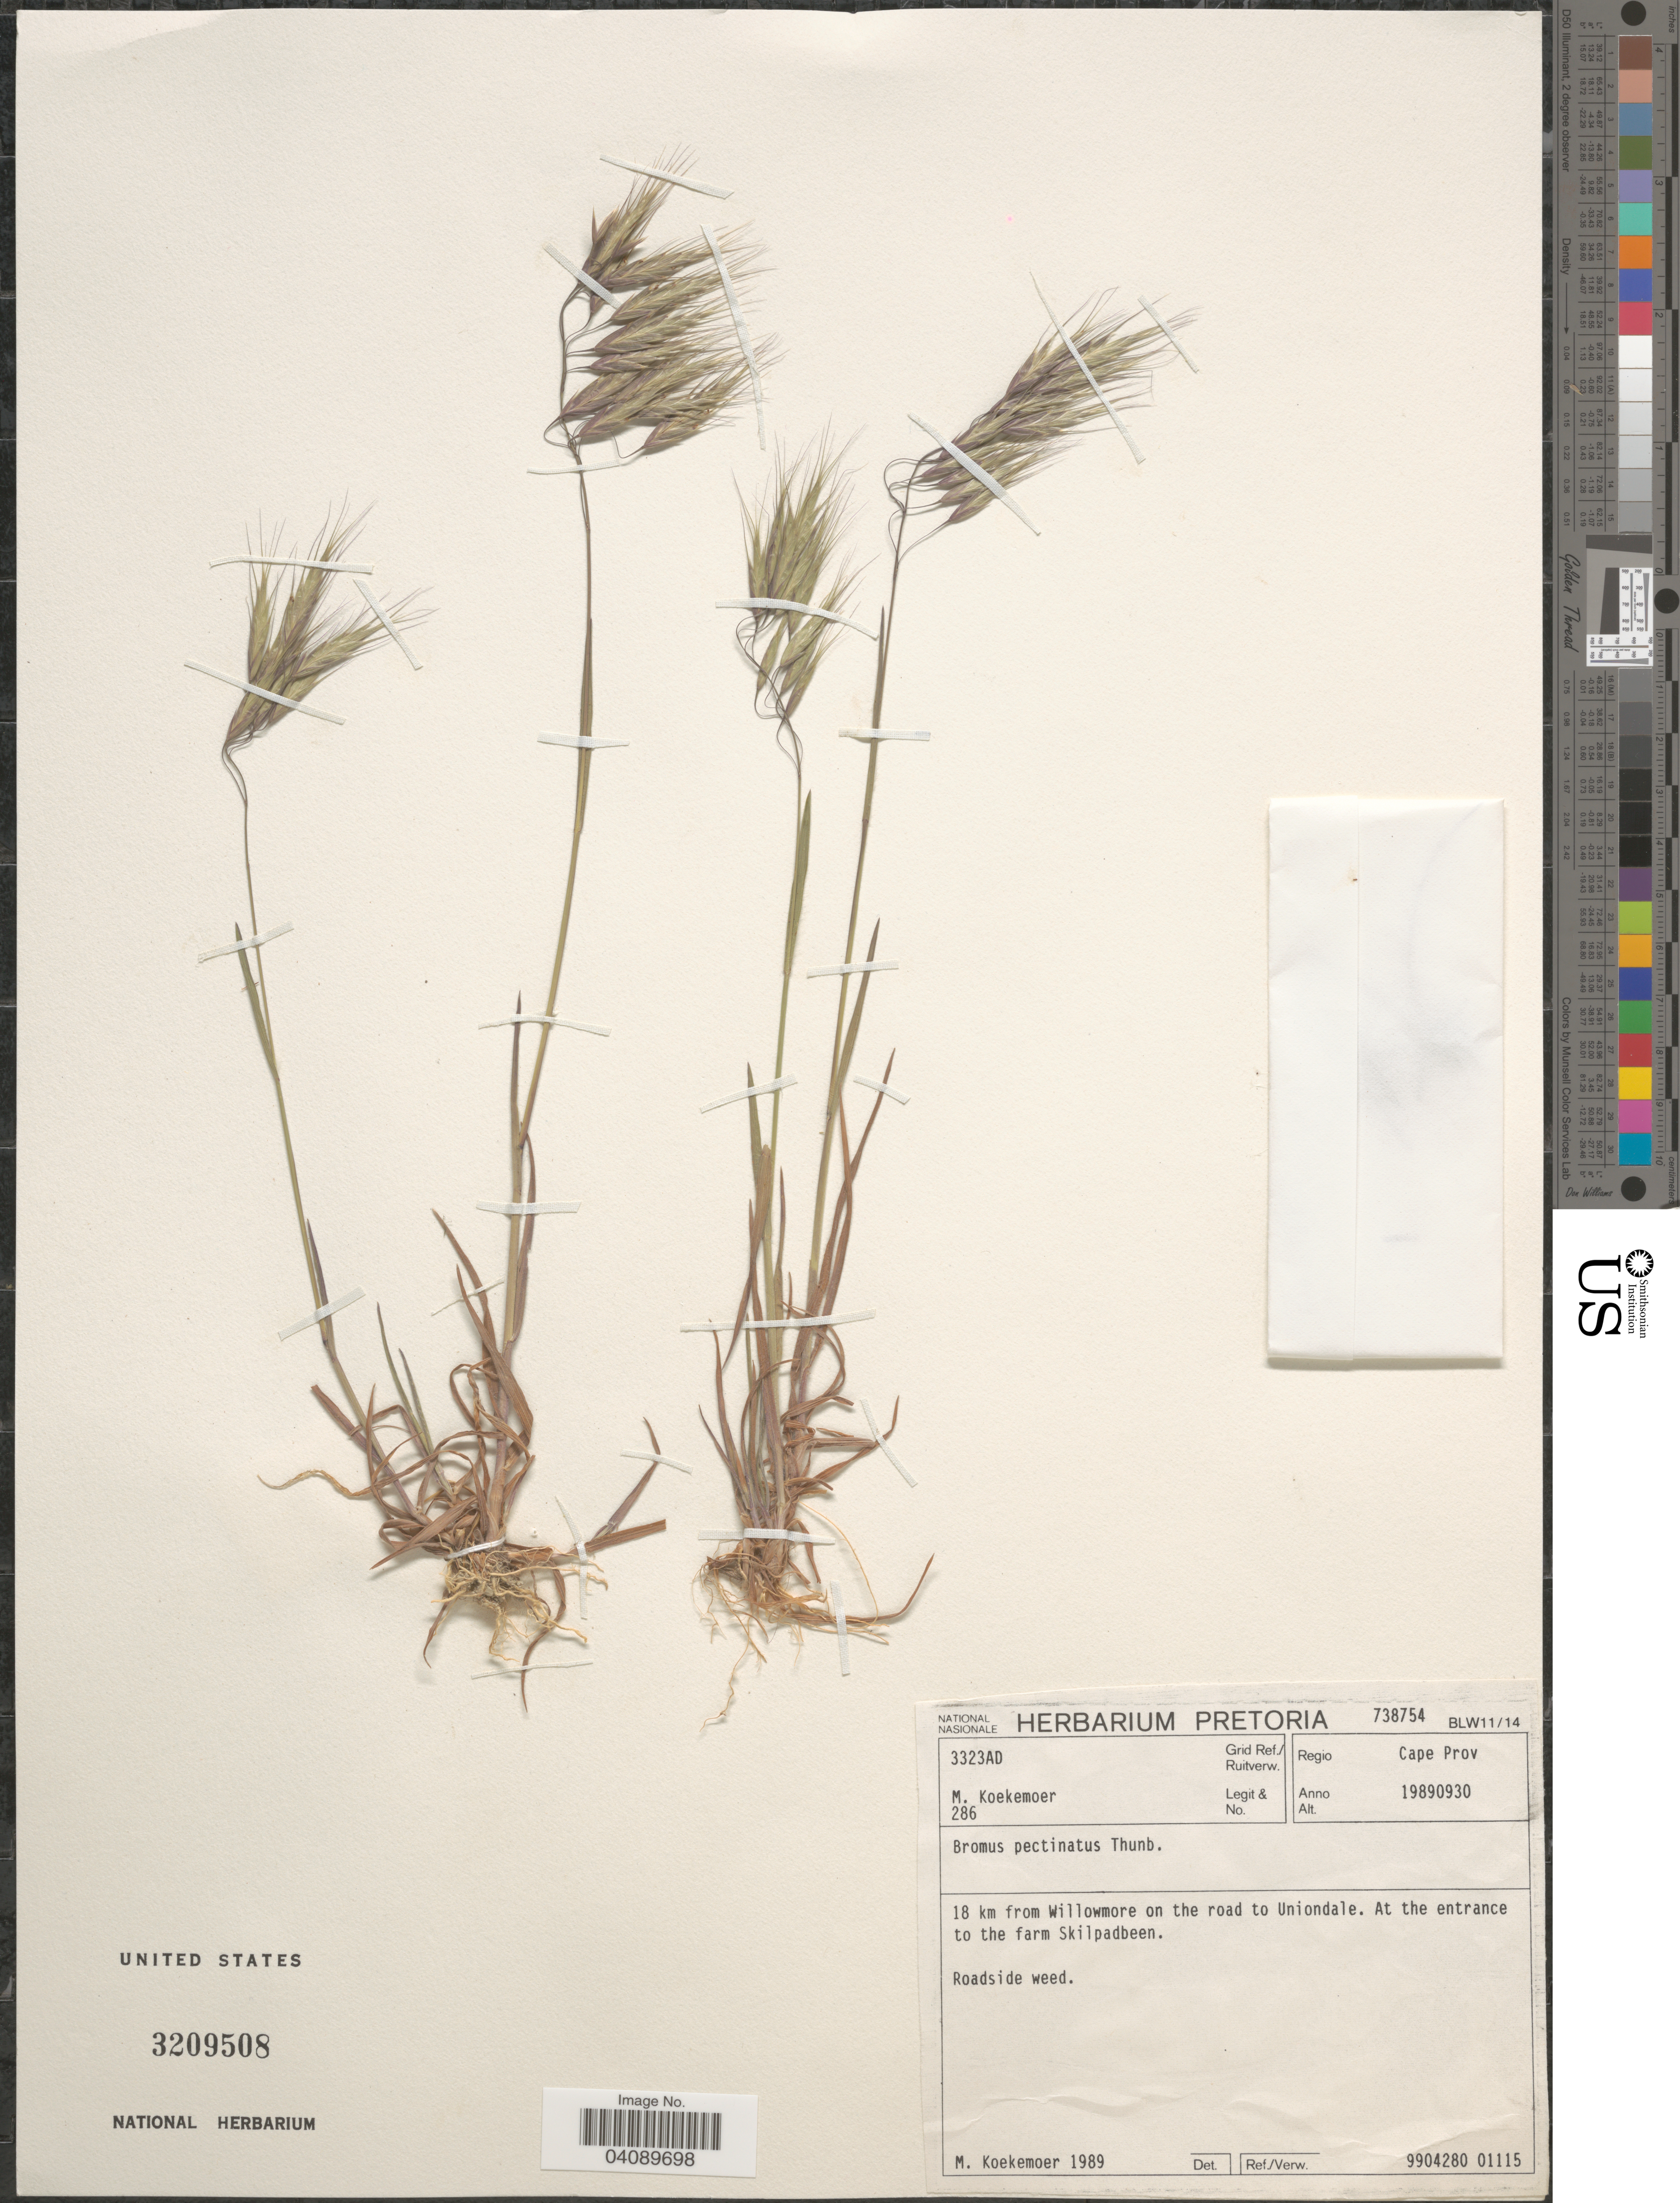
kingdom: Plantae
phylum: Tracheophyta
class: Liliopsida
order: Poales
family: Poaceae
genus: Bromus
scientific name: Bromus pectinatus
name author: Thunb.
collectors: M. Koekemoer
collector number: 286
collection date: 1989-09-30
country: South Africa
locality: Grid Ref./ Ruitverw.: 3323AD. Regio Cape Prov. 18 km from Willowmore on the road to Uniondale. At the entrance to the farm Skilpadbeen.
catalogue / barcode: US 3209508